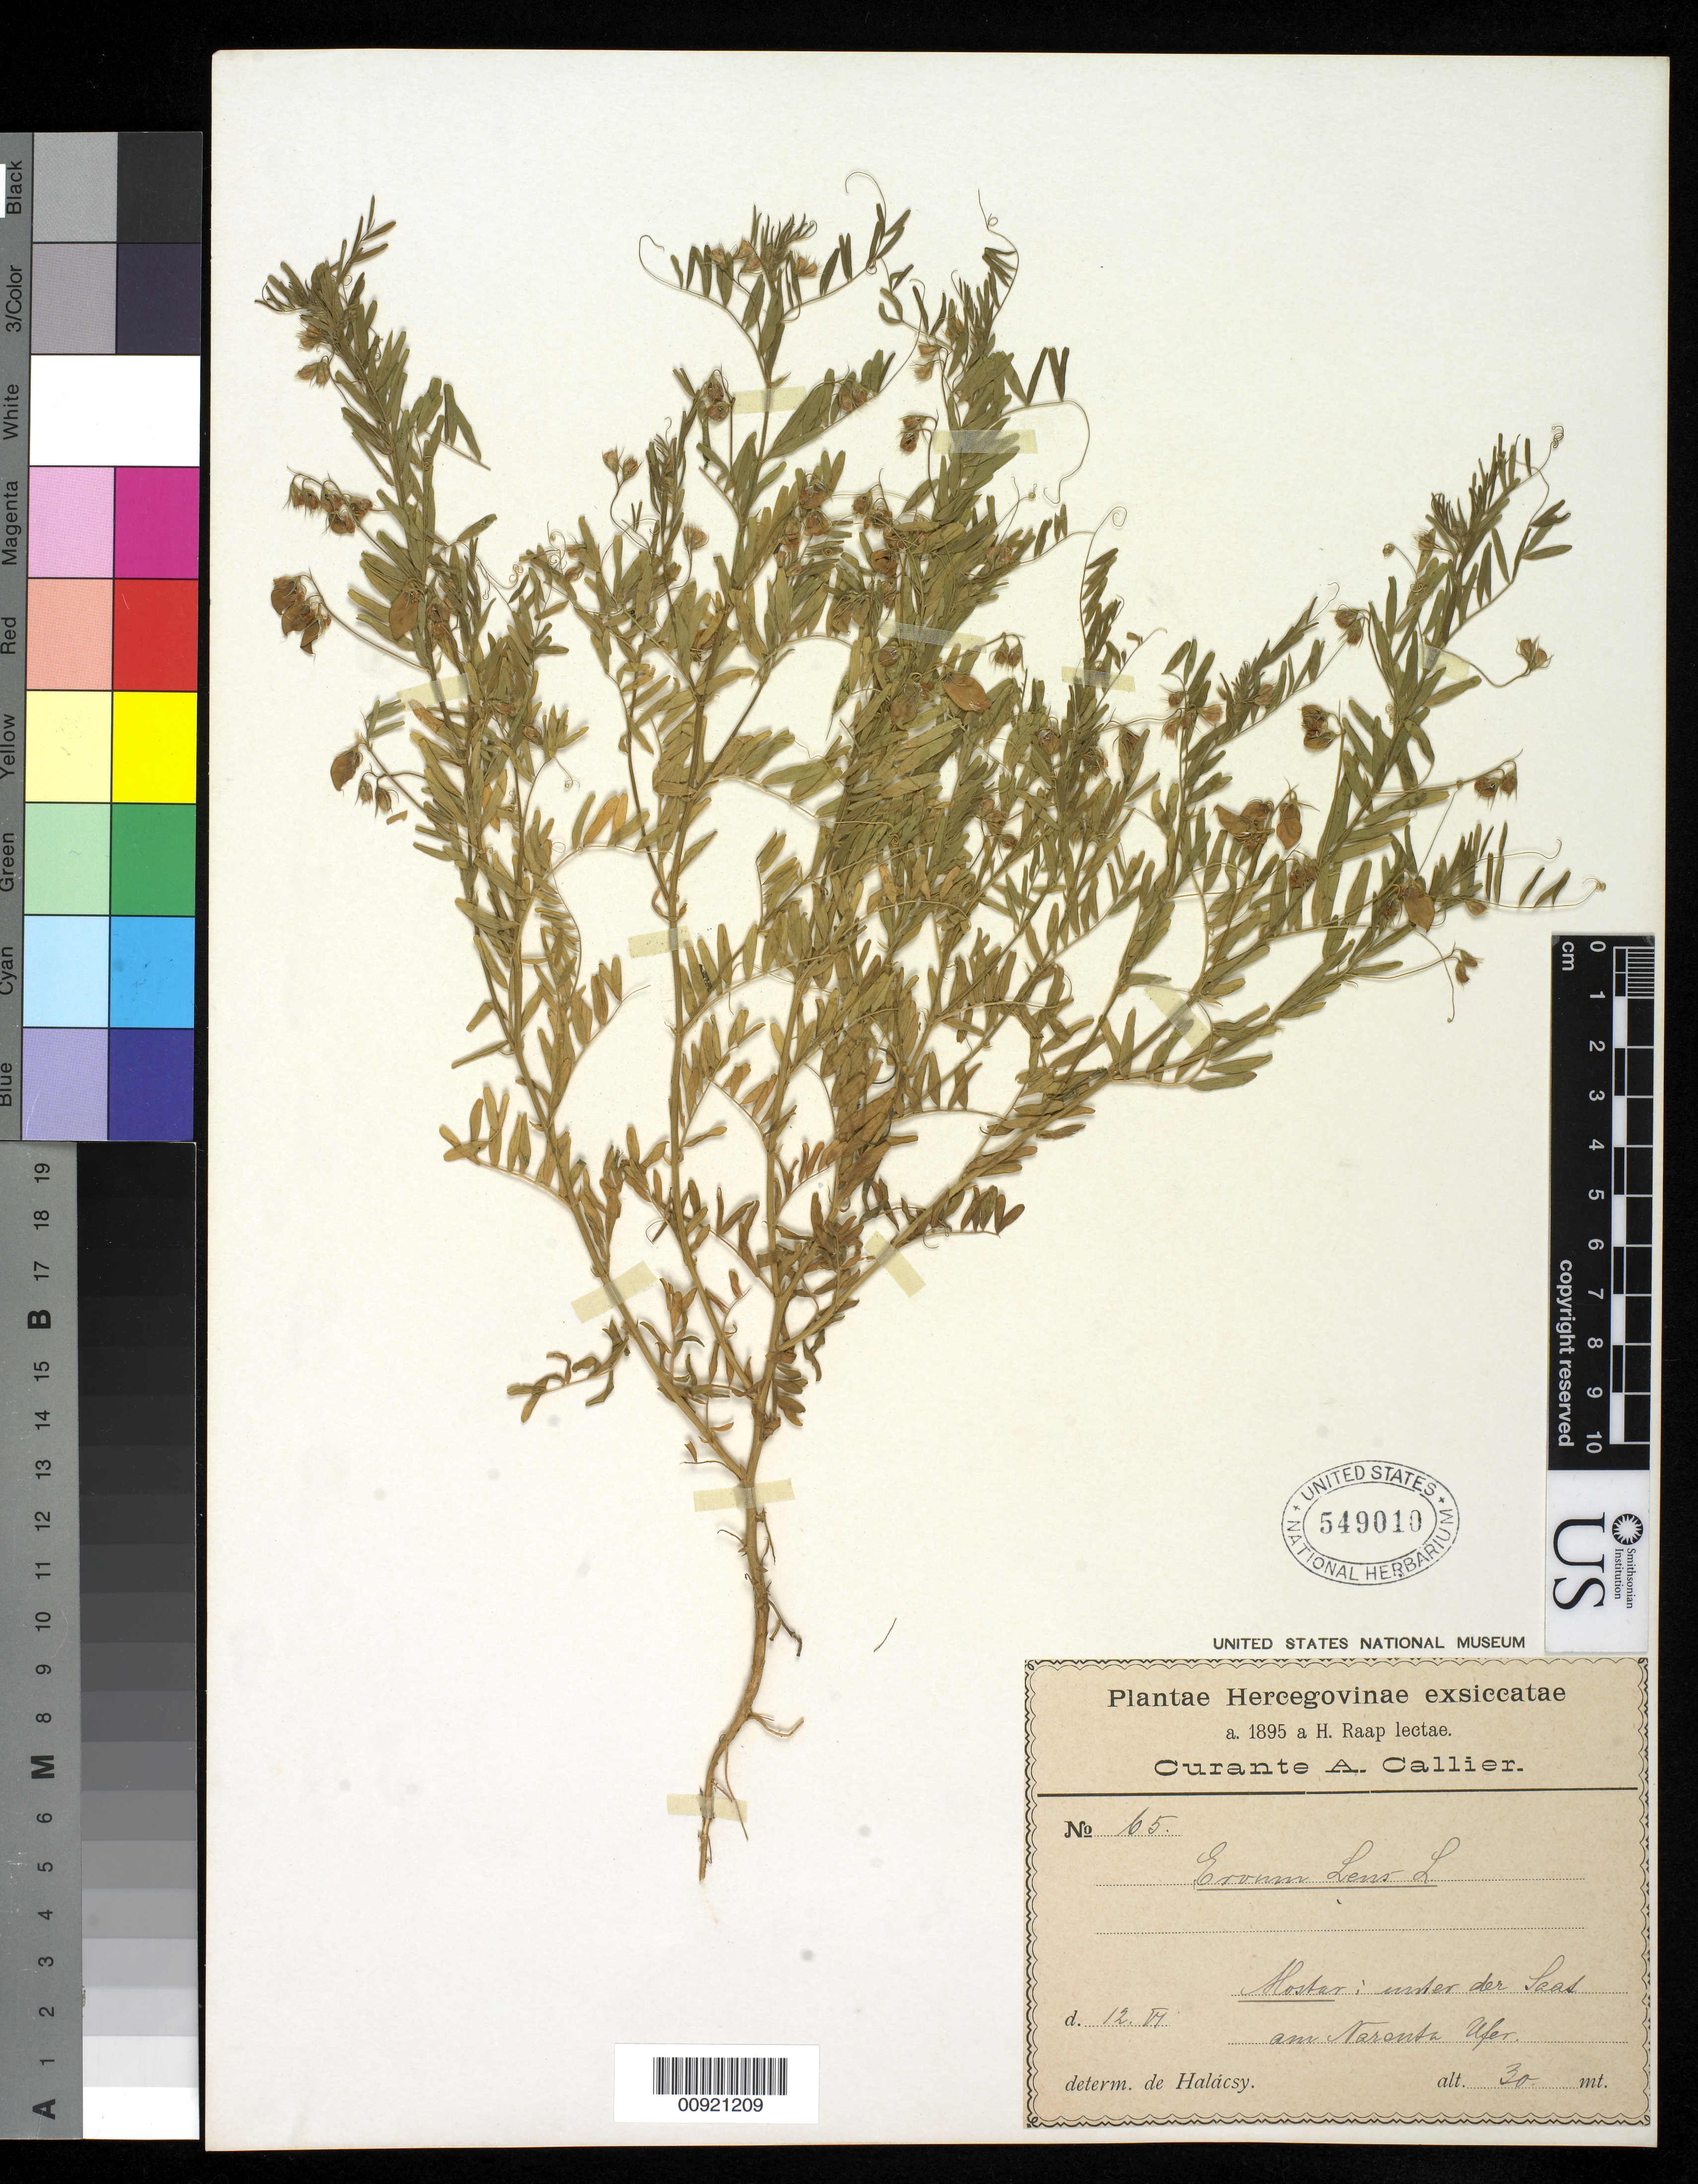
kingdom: Plantae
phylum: Tracheophyta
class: Magnoliopsida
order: Fabales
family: Fabaceae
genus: Vicia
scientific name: Vicia lens subsp. lens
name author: (L.) Coss. & Germ.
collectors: H. Raap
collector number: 65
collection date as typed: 14 Dec 1895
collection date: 1895-12-14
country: Bosnia and Herzegovina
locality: Mostar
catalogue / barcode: US 549010